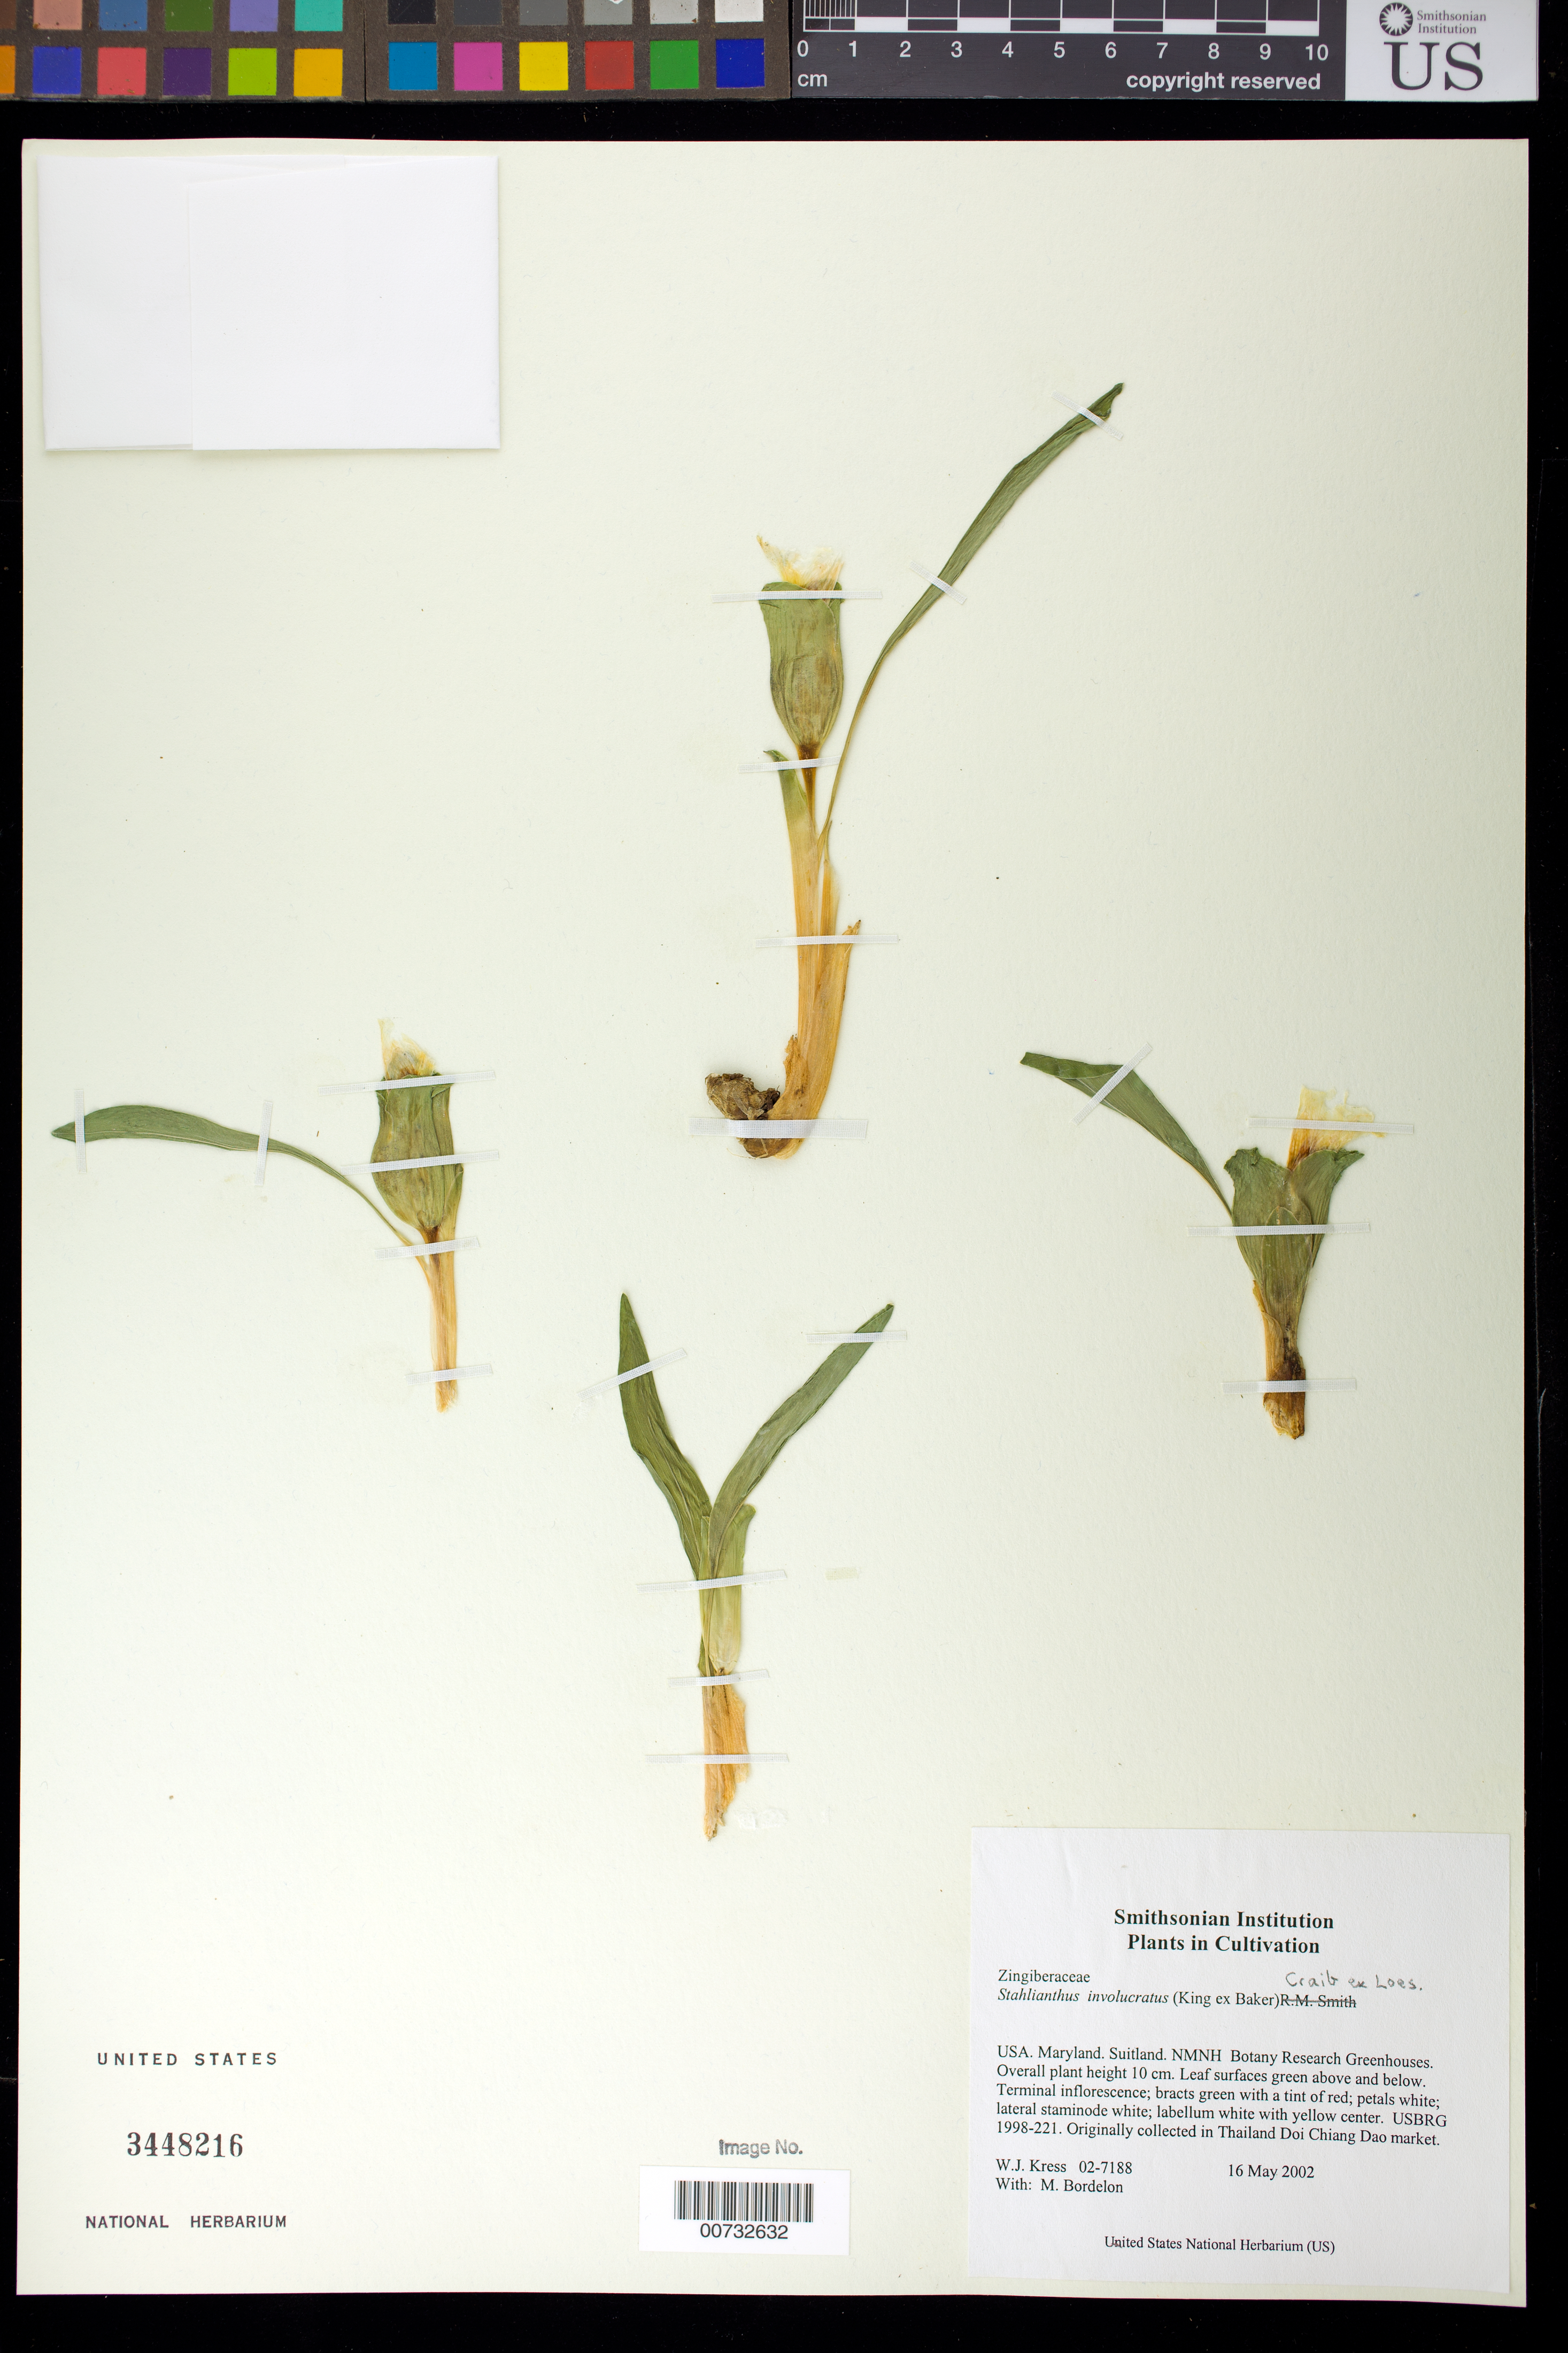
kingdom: Plantae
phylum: Tracheophyta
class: Liliopsida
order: Zingiberales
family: Zingiberaceae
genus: Curcuma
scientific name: Curcuma involucrata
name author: (King ex Baker) Škornick.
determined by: Strong, M. T., (US), Smithsonian Institution - National Museum of Natural History (UNITED STATES)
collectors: W. J. Kress & M. Bordelon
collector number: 02-7188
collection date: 2002-05-16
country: United States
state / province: Maryland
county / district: Prince George's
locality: NMNH Botany Research Greenhouses. Suitland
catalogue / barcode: US 3448216